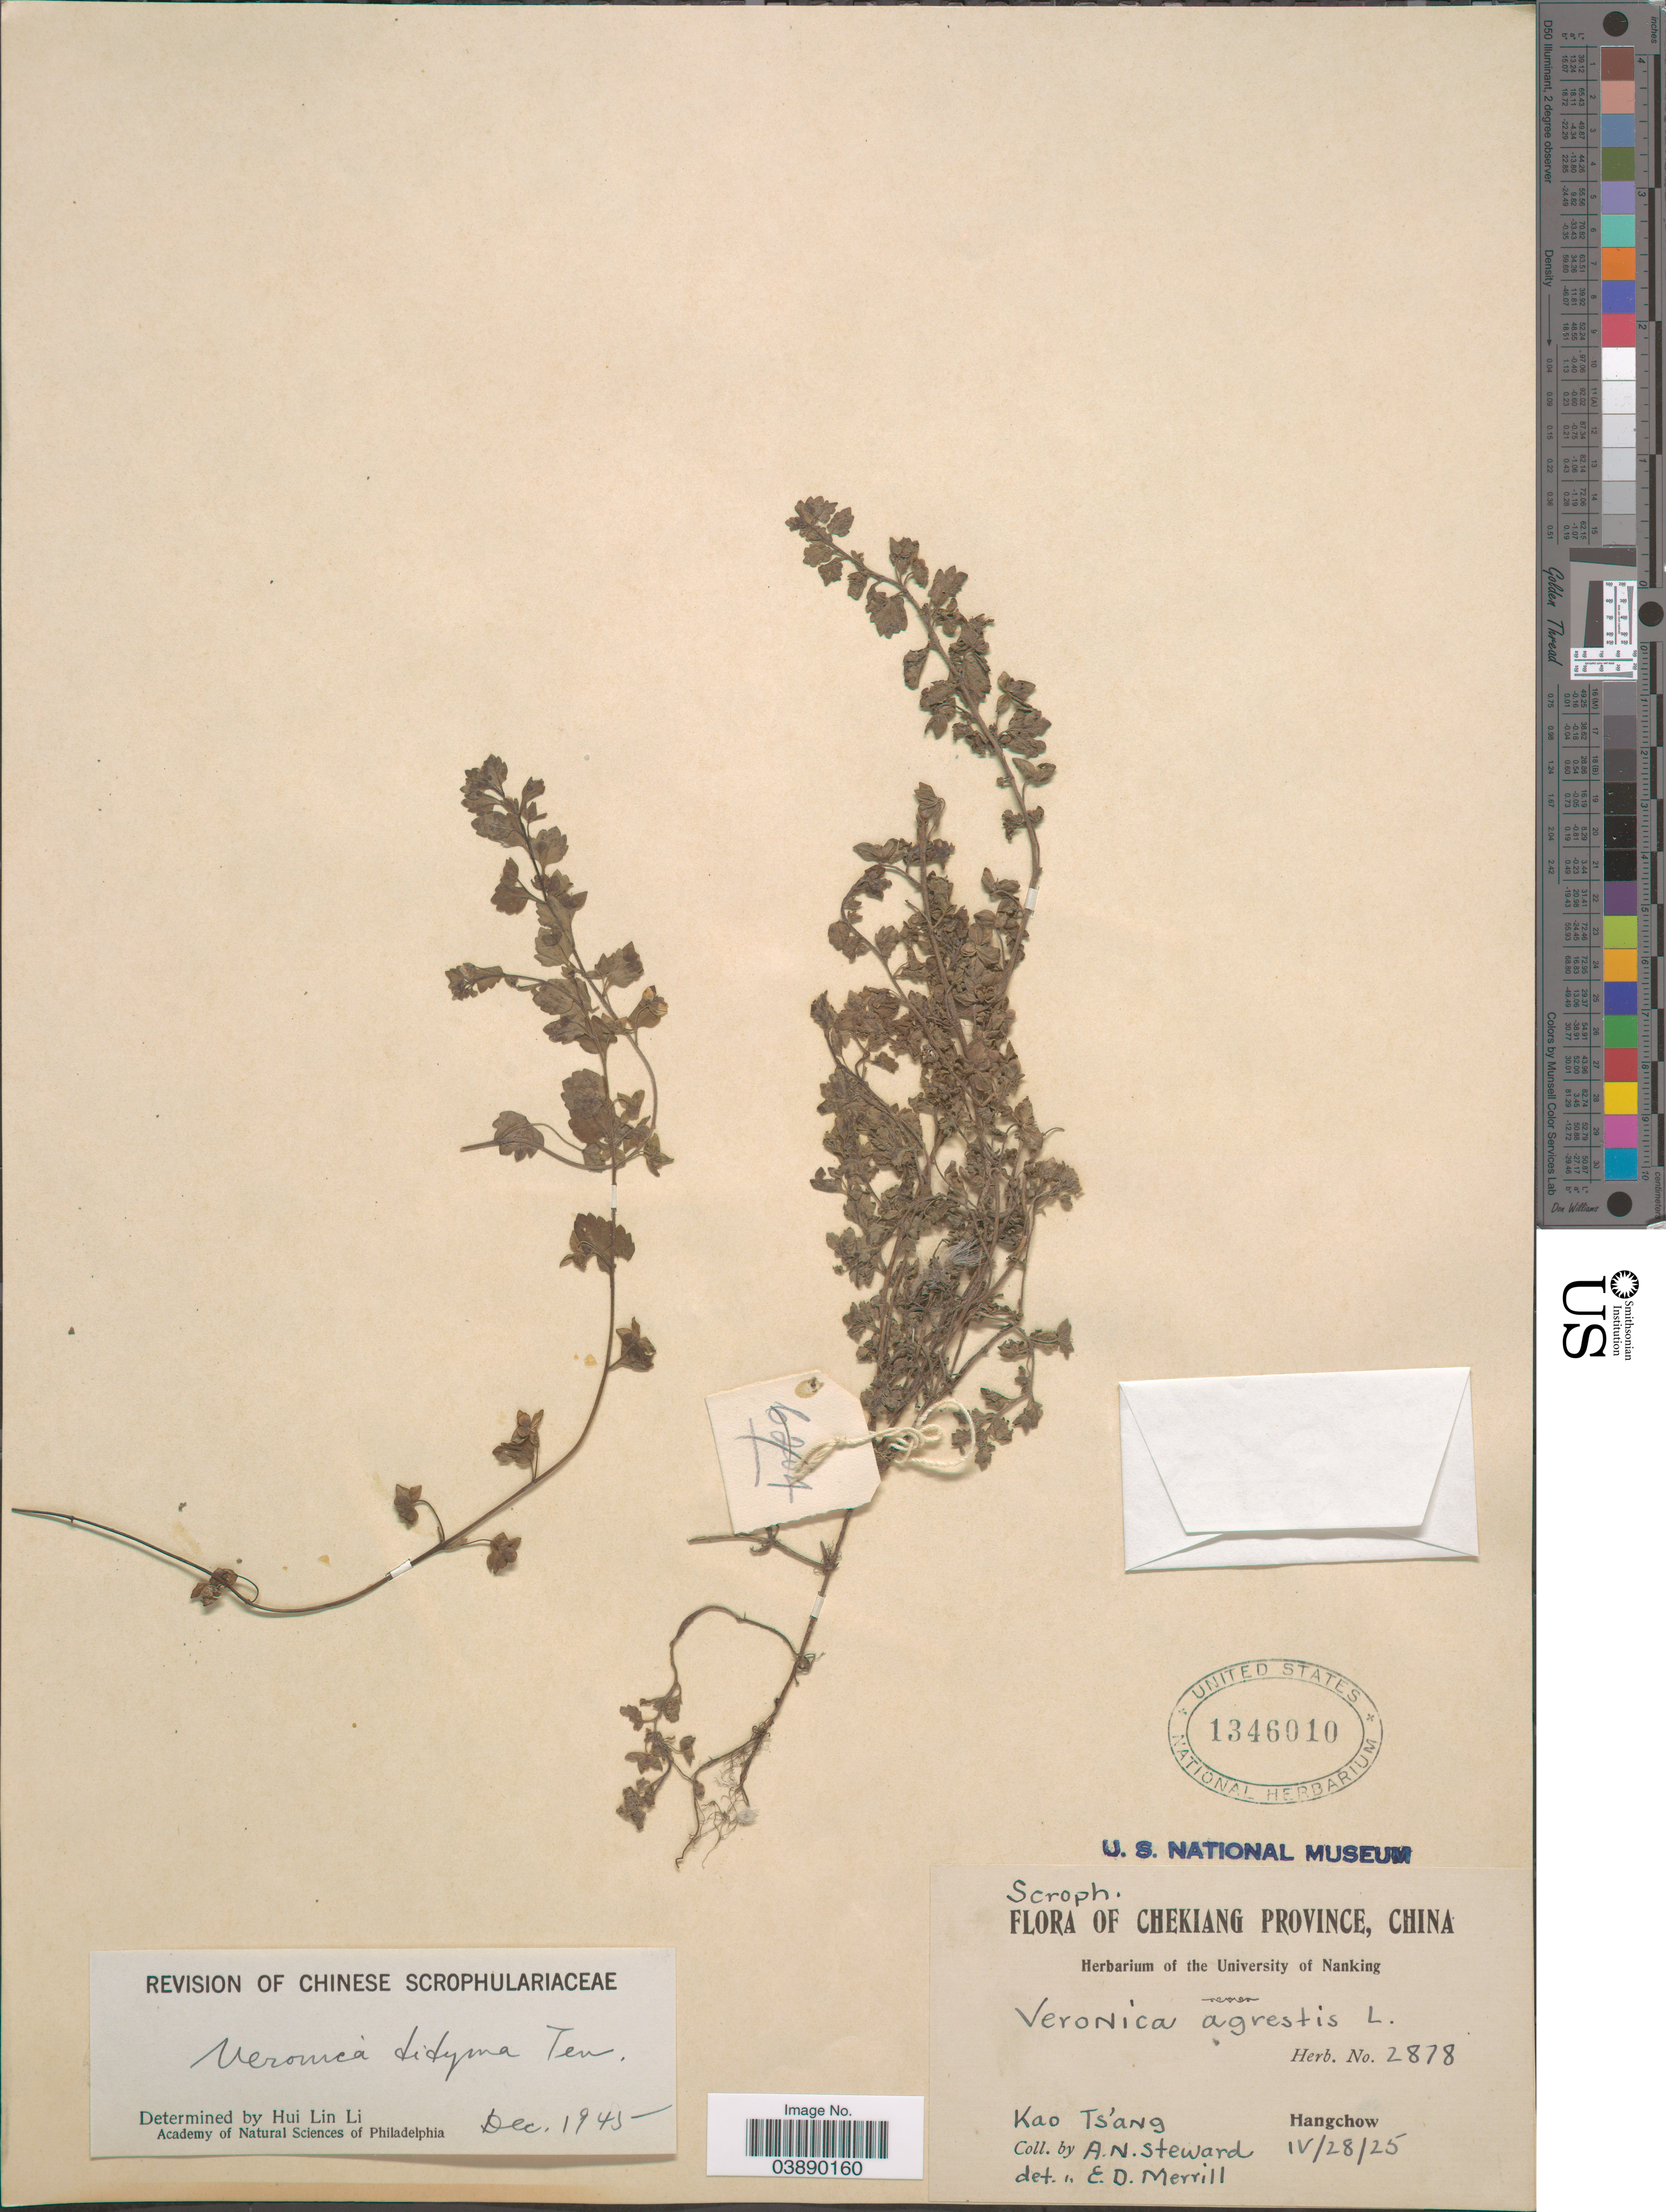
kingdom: Plantae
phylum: Tracheophyta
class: Magnoliopsida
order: Lamiales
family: Plantaginaceae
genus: Veronica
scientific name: Veronica didyma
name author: Ten.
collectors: A. N. Steward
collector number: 2878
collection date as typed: Transcribed d/m/y: 28/4/25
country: China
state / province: Zhejiang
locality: Chekiang Province. Hangchow. Kao Ts'ang.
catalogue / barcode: US 1346010